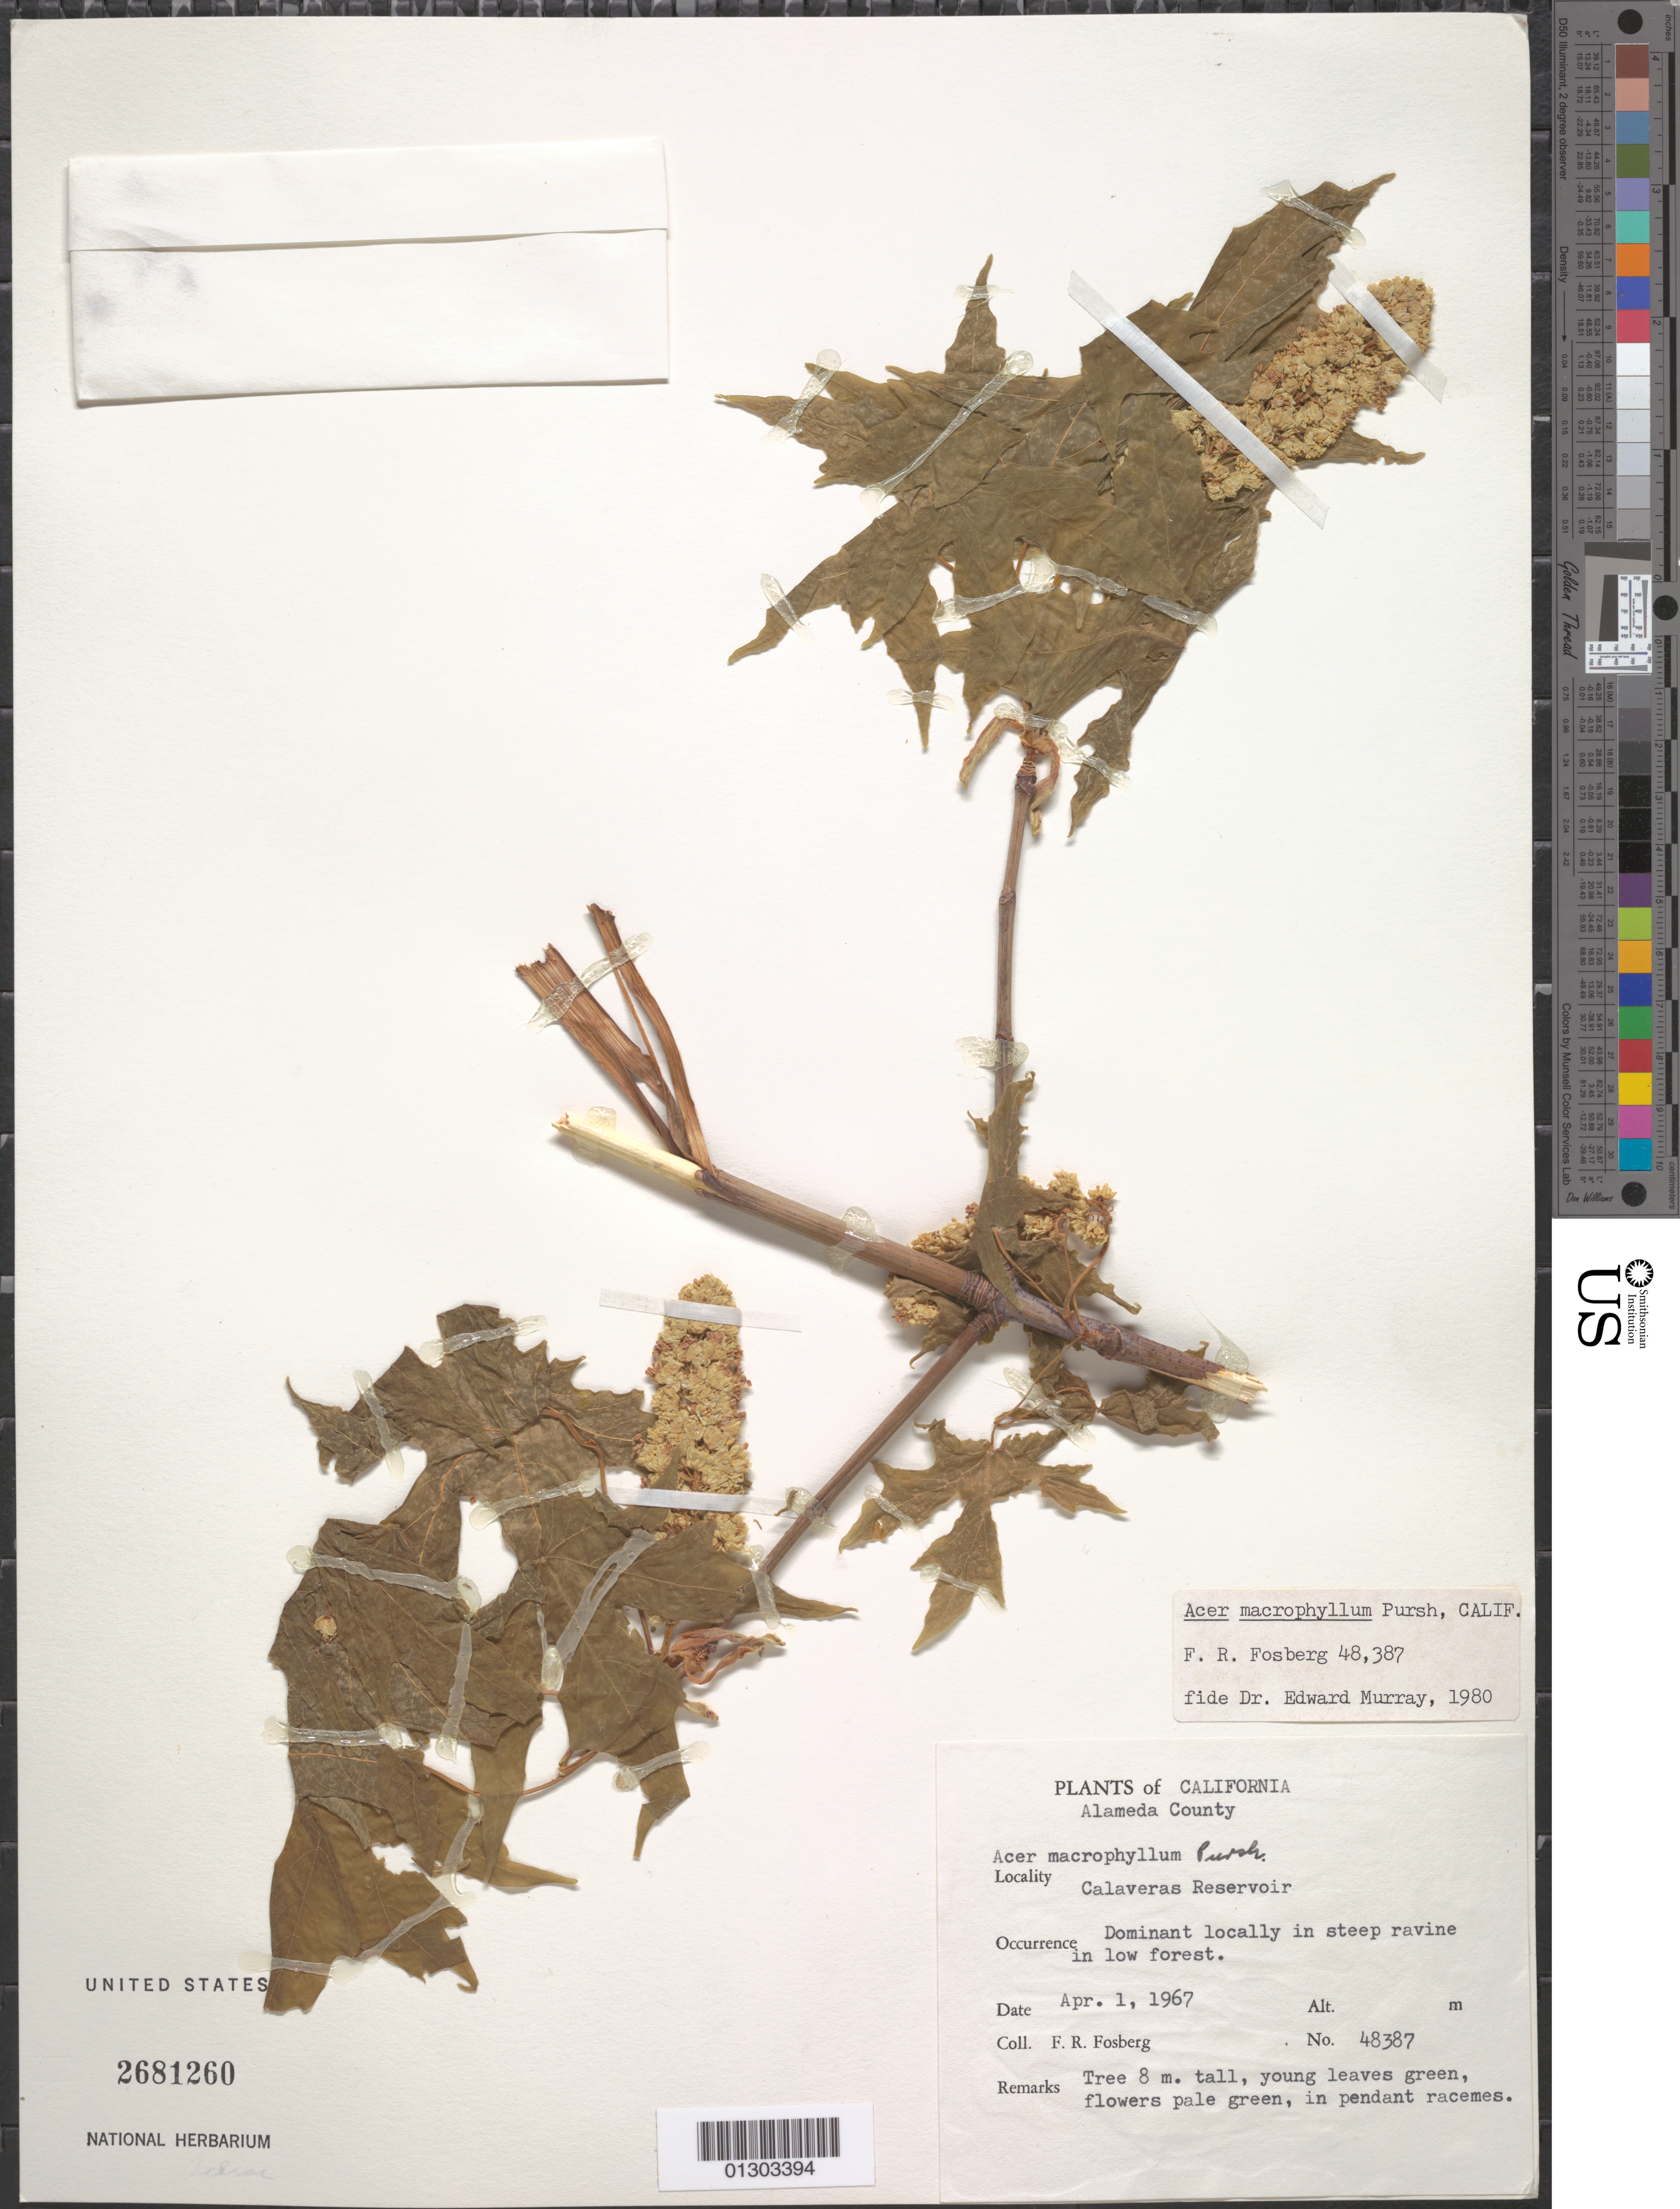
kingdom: Plantae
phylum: Tracheophyta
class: Magnoliopsida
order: Sapindales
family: Sapindaceae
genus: Acer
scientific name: Acer macrophyllum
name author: Pursh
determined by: Murray, Edward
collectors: F. R. Fosberg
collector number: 48387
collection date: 1967-04-01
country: United States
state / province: California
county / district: Alameda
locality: Alameda County, Calveras Reservoir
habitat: Dominant locally in steep ravine in low forest.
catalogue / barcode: US 2681260